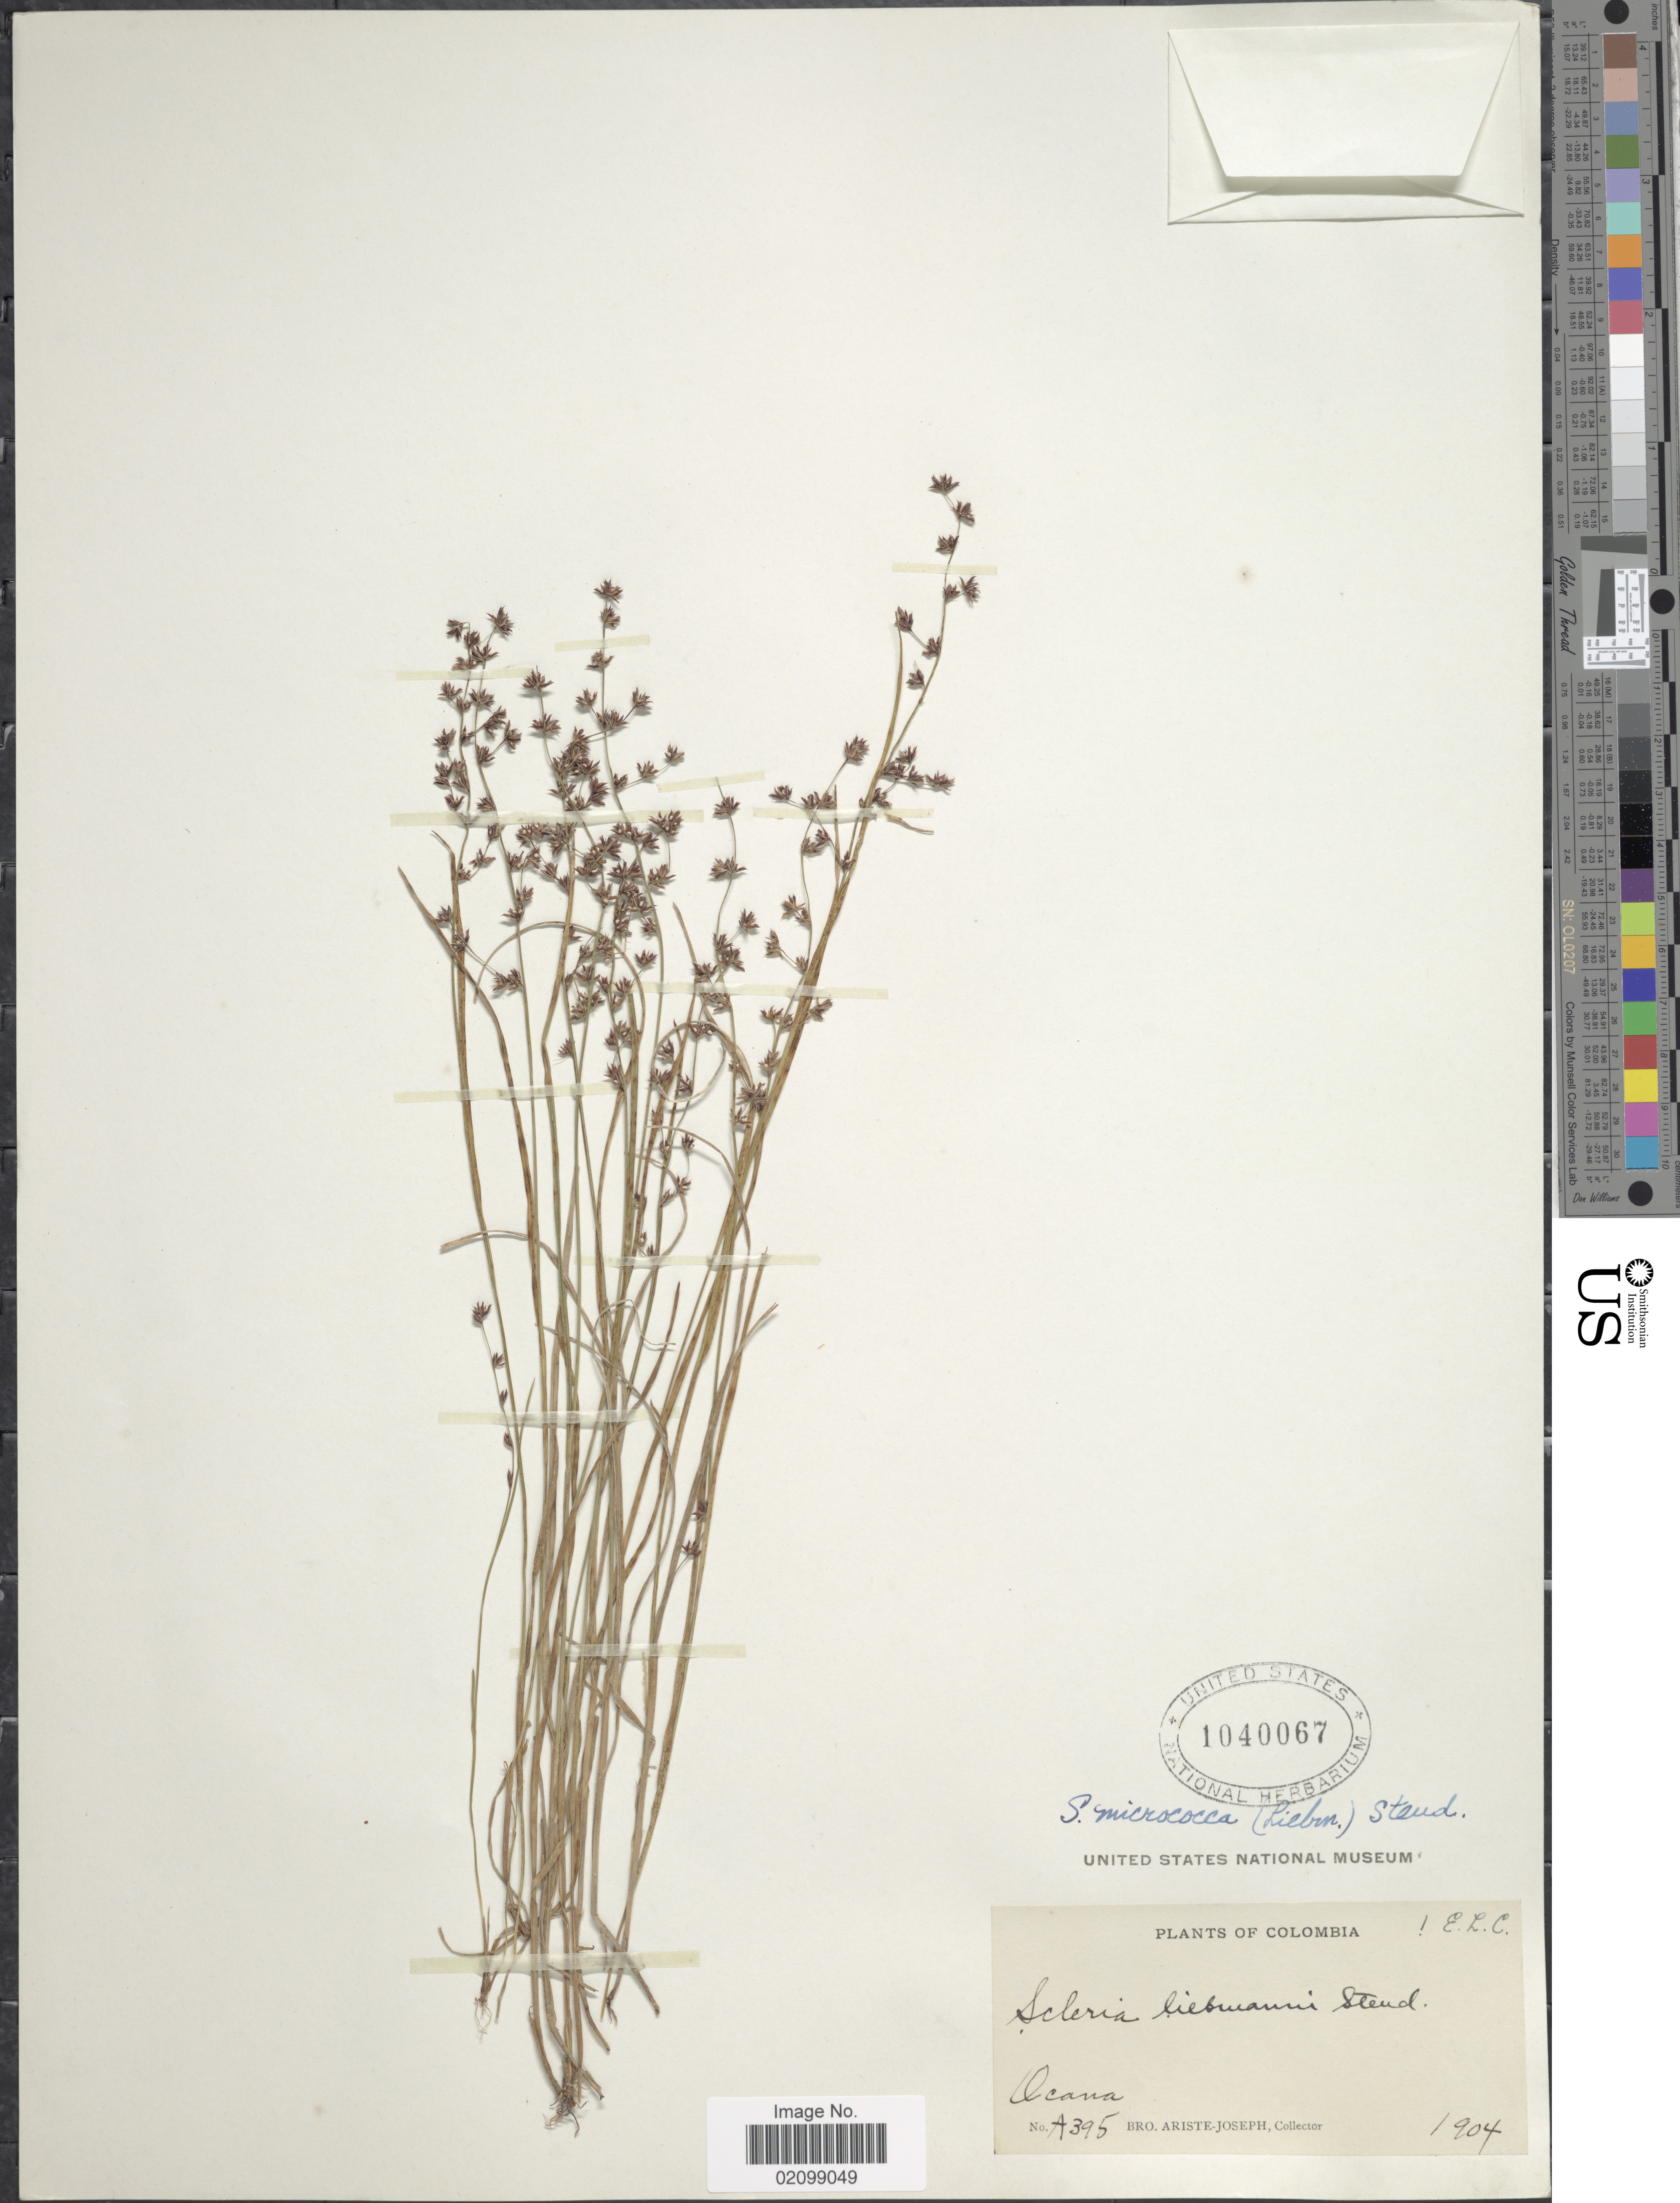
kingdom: Plantae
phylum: Tracheophyta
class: Liliopsida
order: Poales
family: Cyperaceae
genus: Scleria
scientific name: Scleria micrococca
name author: (Liebm.) Steud.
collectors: Bro. Ariste-Joseph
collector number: A395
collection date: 1904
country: Colombia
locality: Ocana, Colombia.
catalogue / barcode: US 1040067